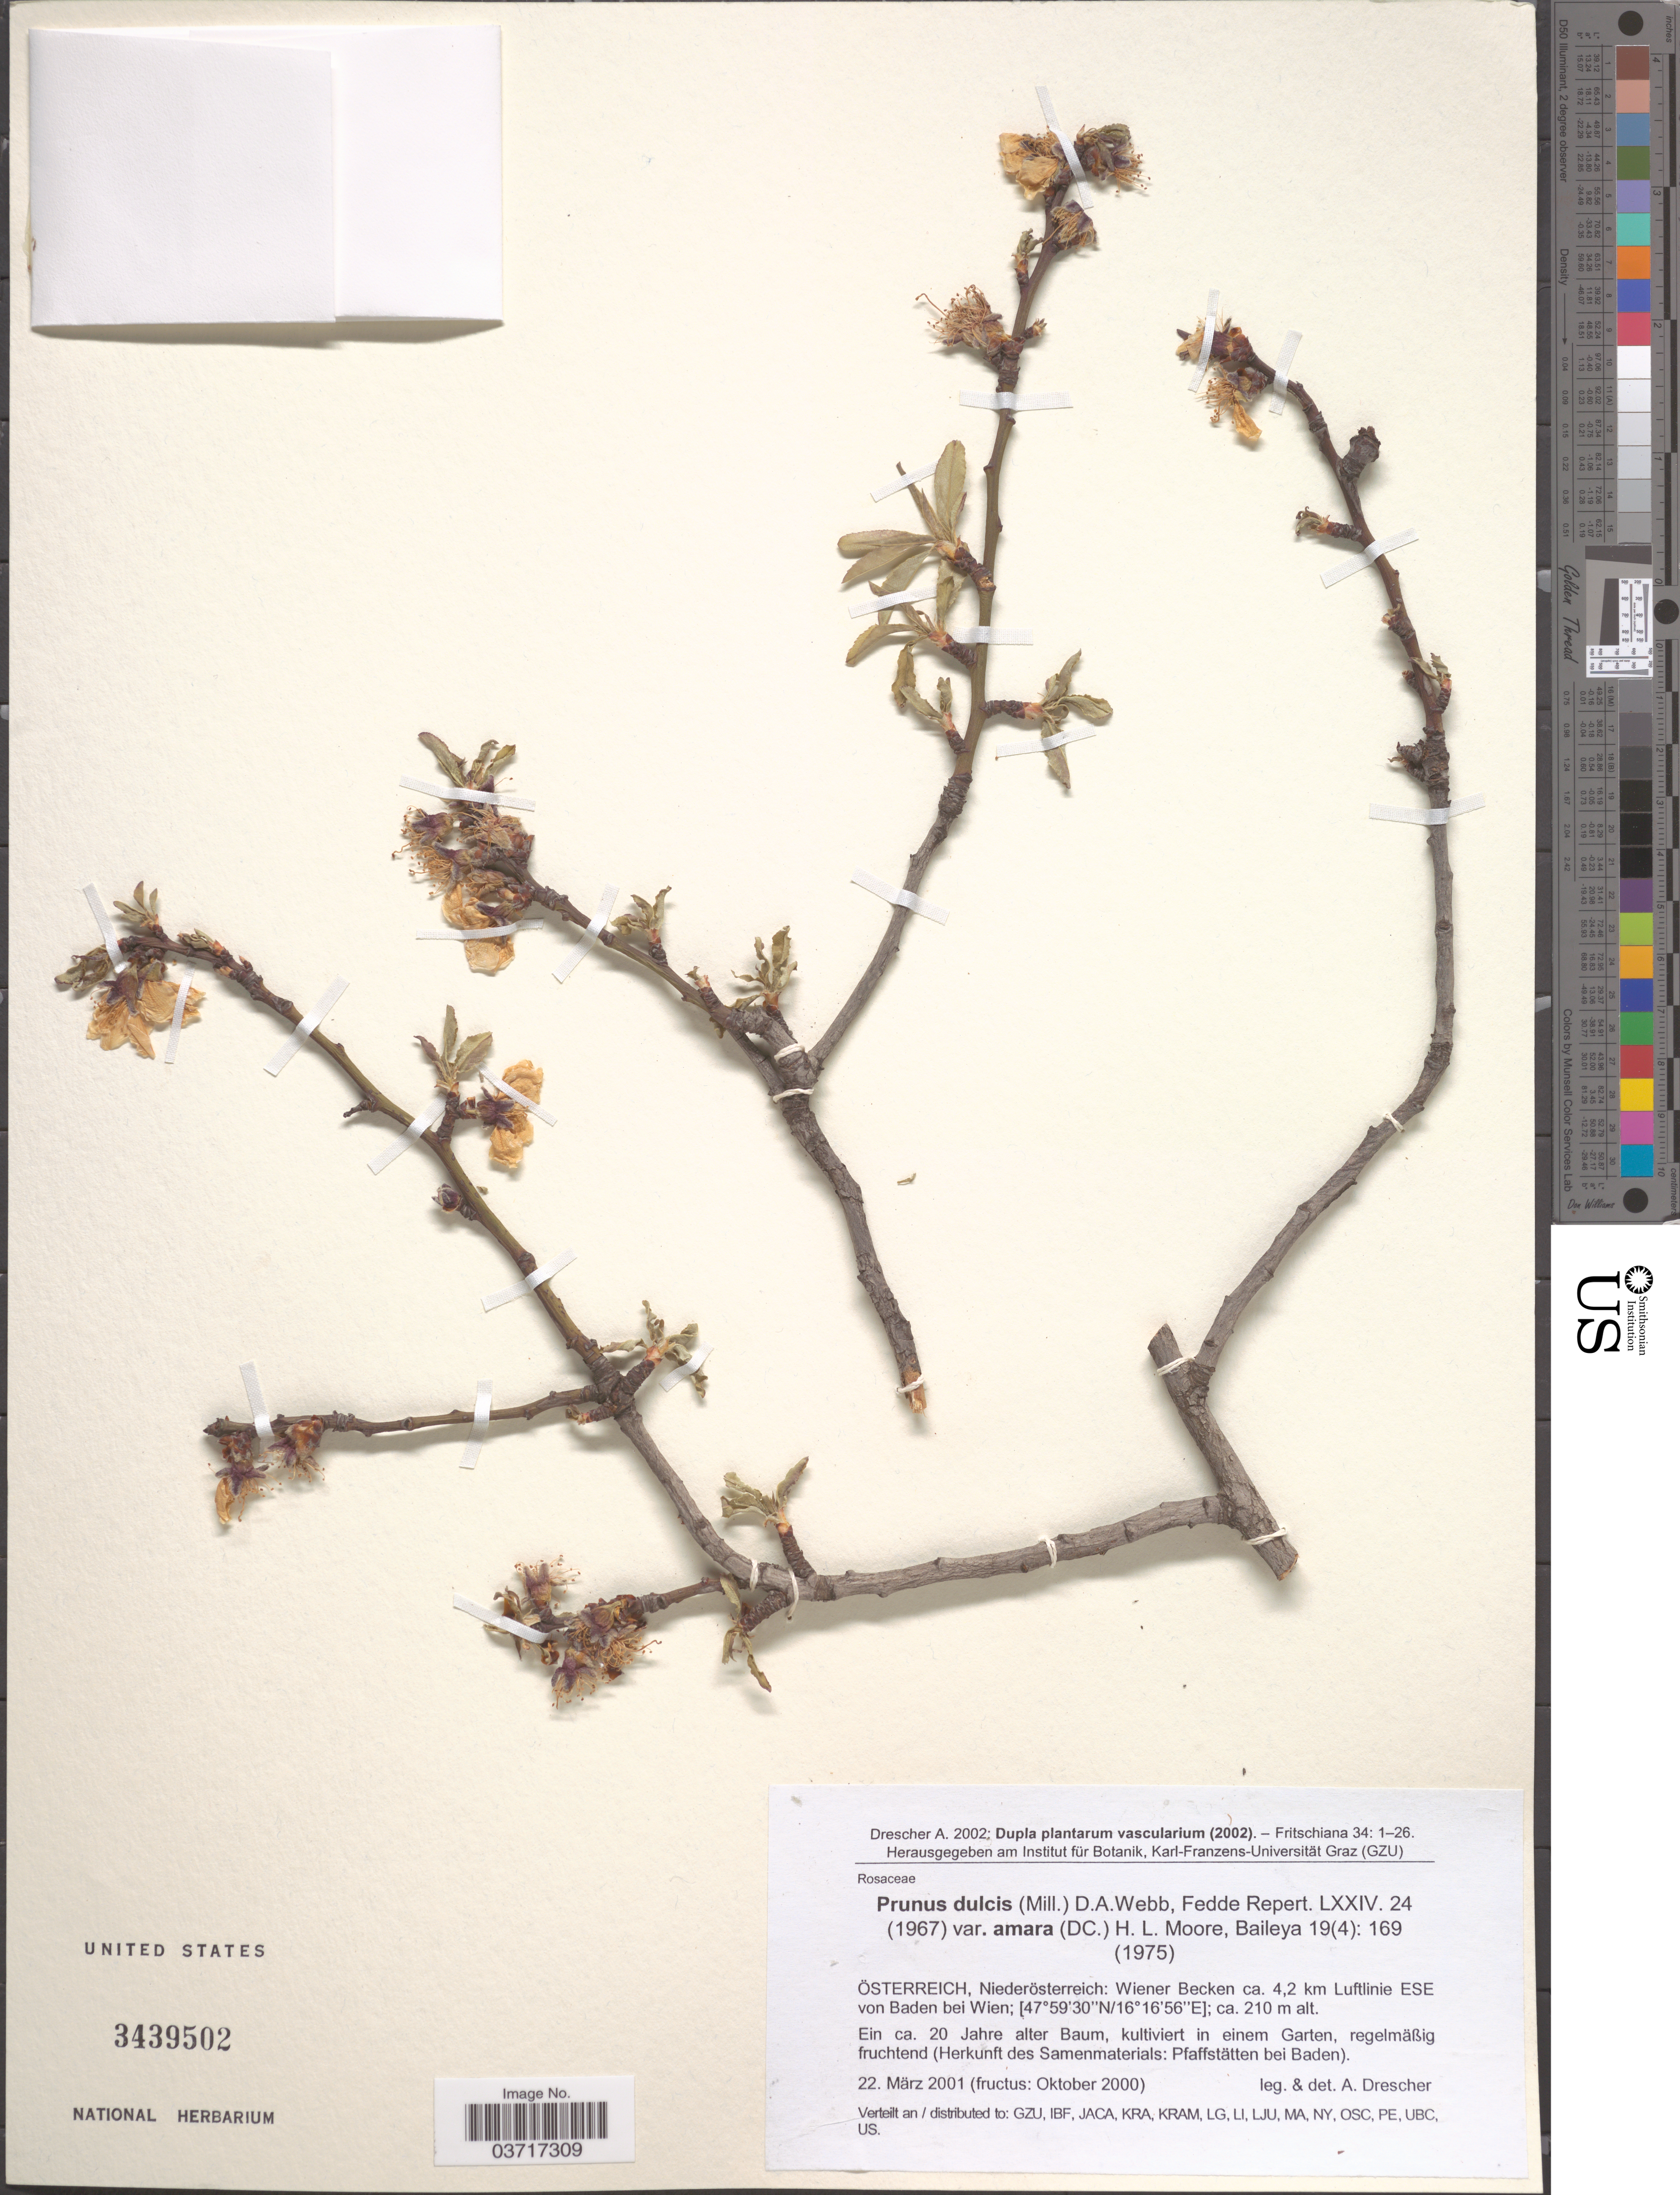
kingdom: Plantae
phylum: Tracheophyta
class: Magnoliopsida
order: Rosales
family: Rosaceae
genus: Prunus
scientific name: Prunus dulcis var. amara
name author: (DC.) Buchheim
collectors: A. Drescher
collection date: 2001-03-22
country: Austria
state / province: Niederosterreich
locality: Österreich: Wiener Becken ca. 4,2 km Luftlinie ESE von Baden bei Wien. Ein ca. 20 Jahre alter Baum, kultiviert in einem Garten, reglmabig fruchtend.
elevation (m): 210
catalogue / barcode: US 3439502